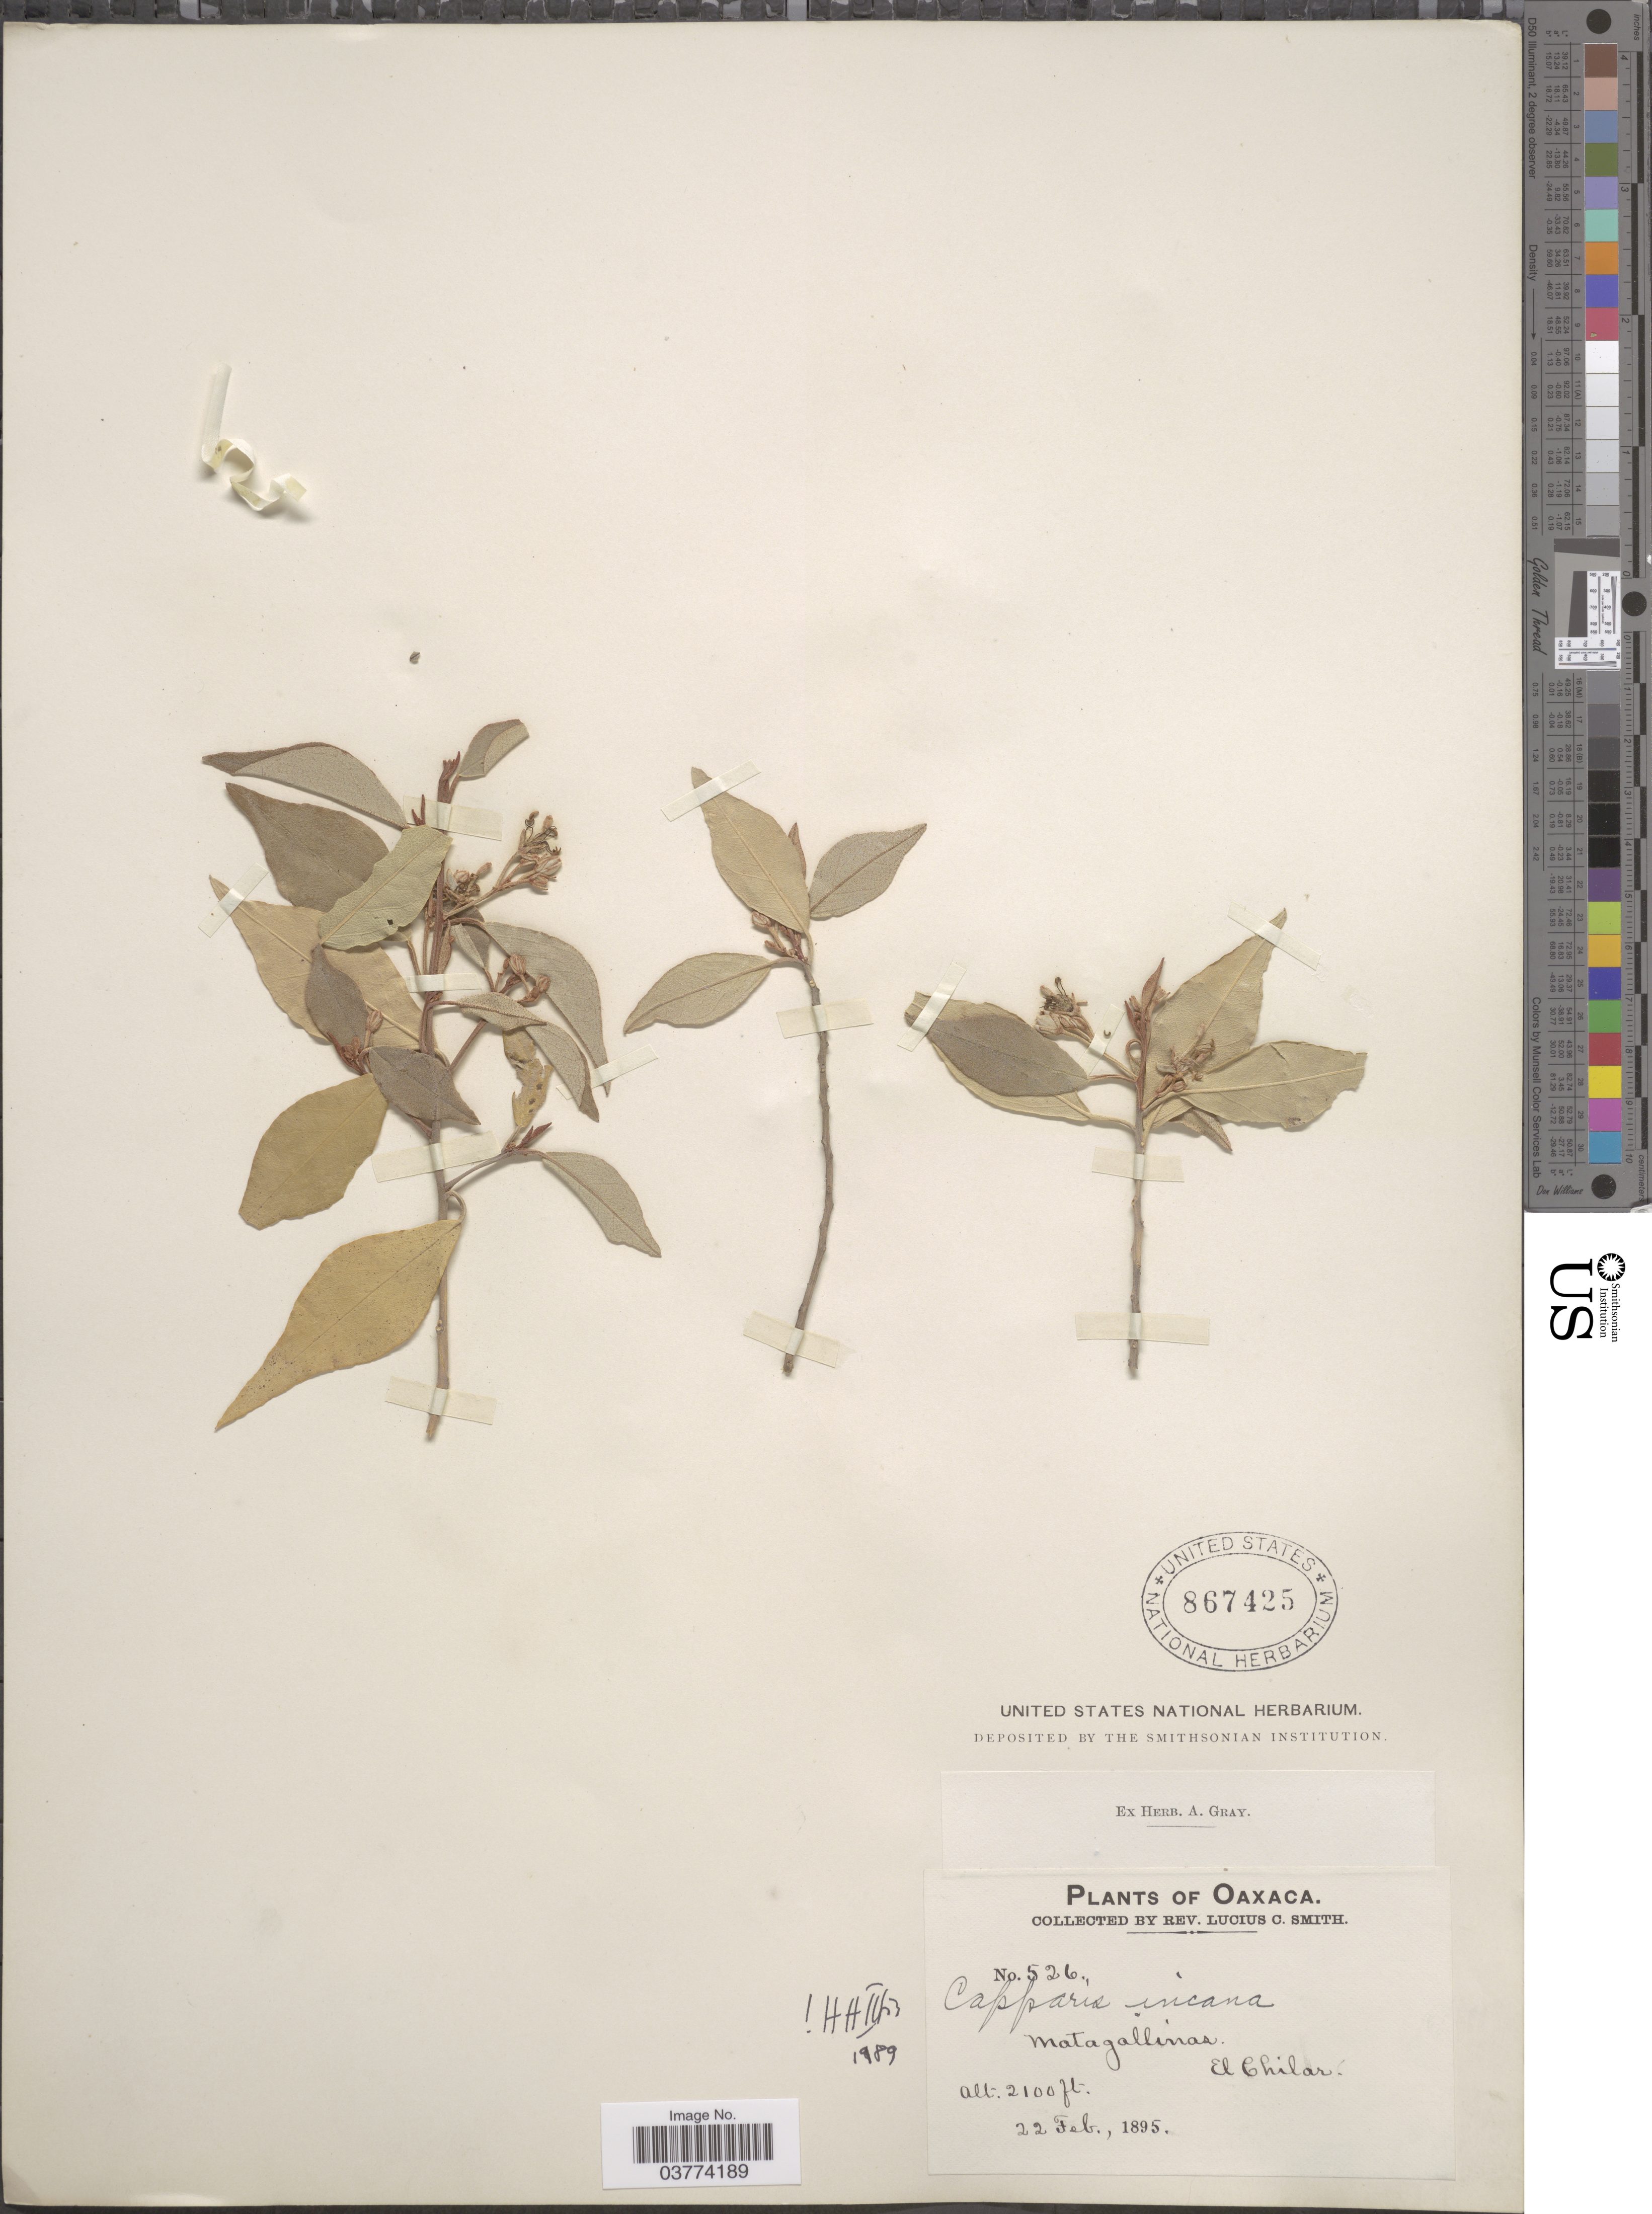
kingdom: Plantae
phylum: Tracheophyta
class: Magnoliopsida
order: Brassicales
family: Capparaceae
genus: Quadrella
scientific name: Quadrella incana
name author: (Kunth) Iltis & Cornejo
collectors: L. C. Smith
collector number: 526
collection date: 1895-02-22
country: Mexico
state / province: Oaxaca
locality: Matagallinas. El Chilar.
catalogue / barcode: US 867425